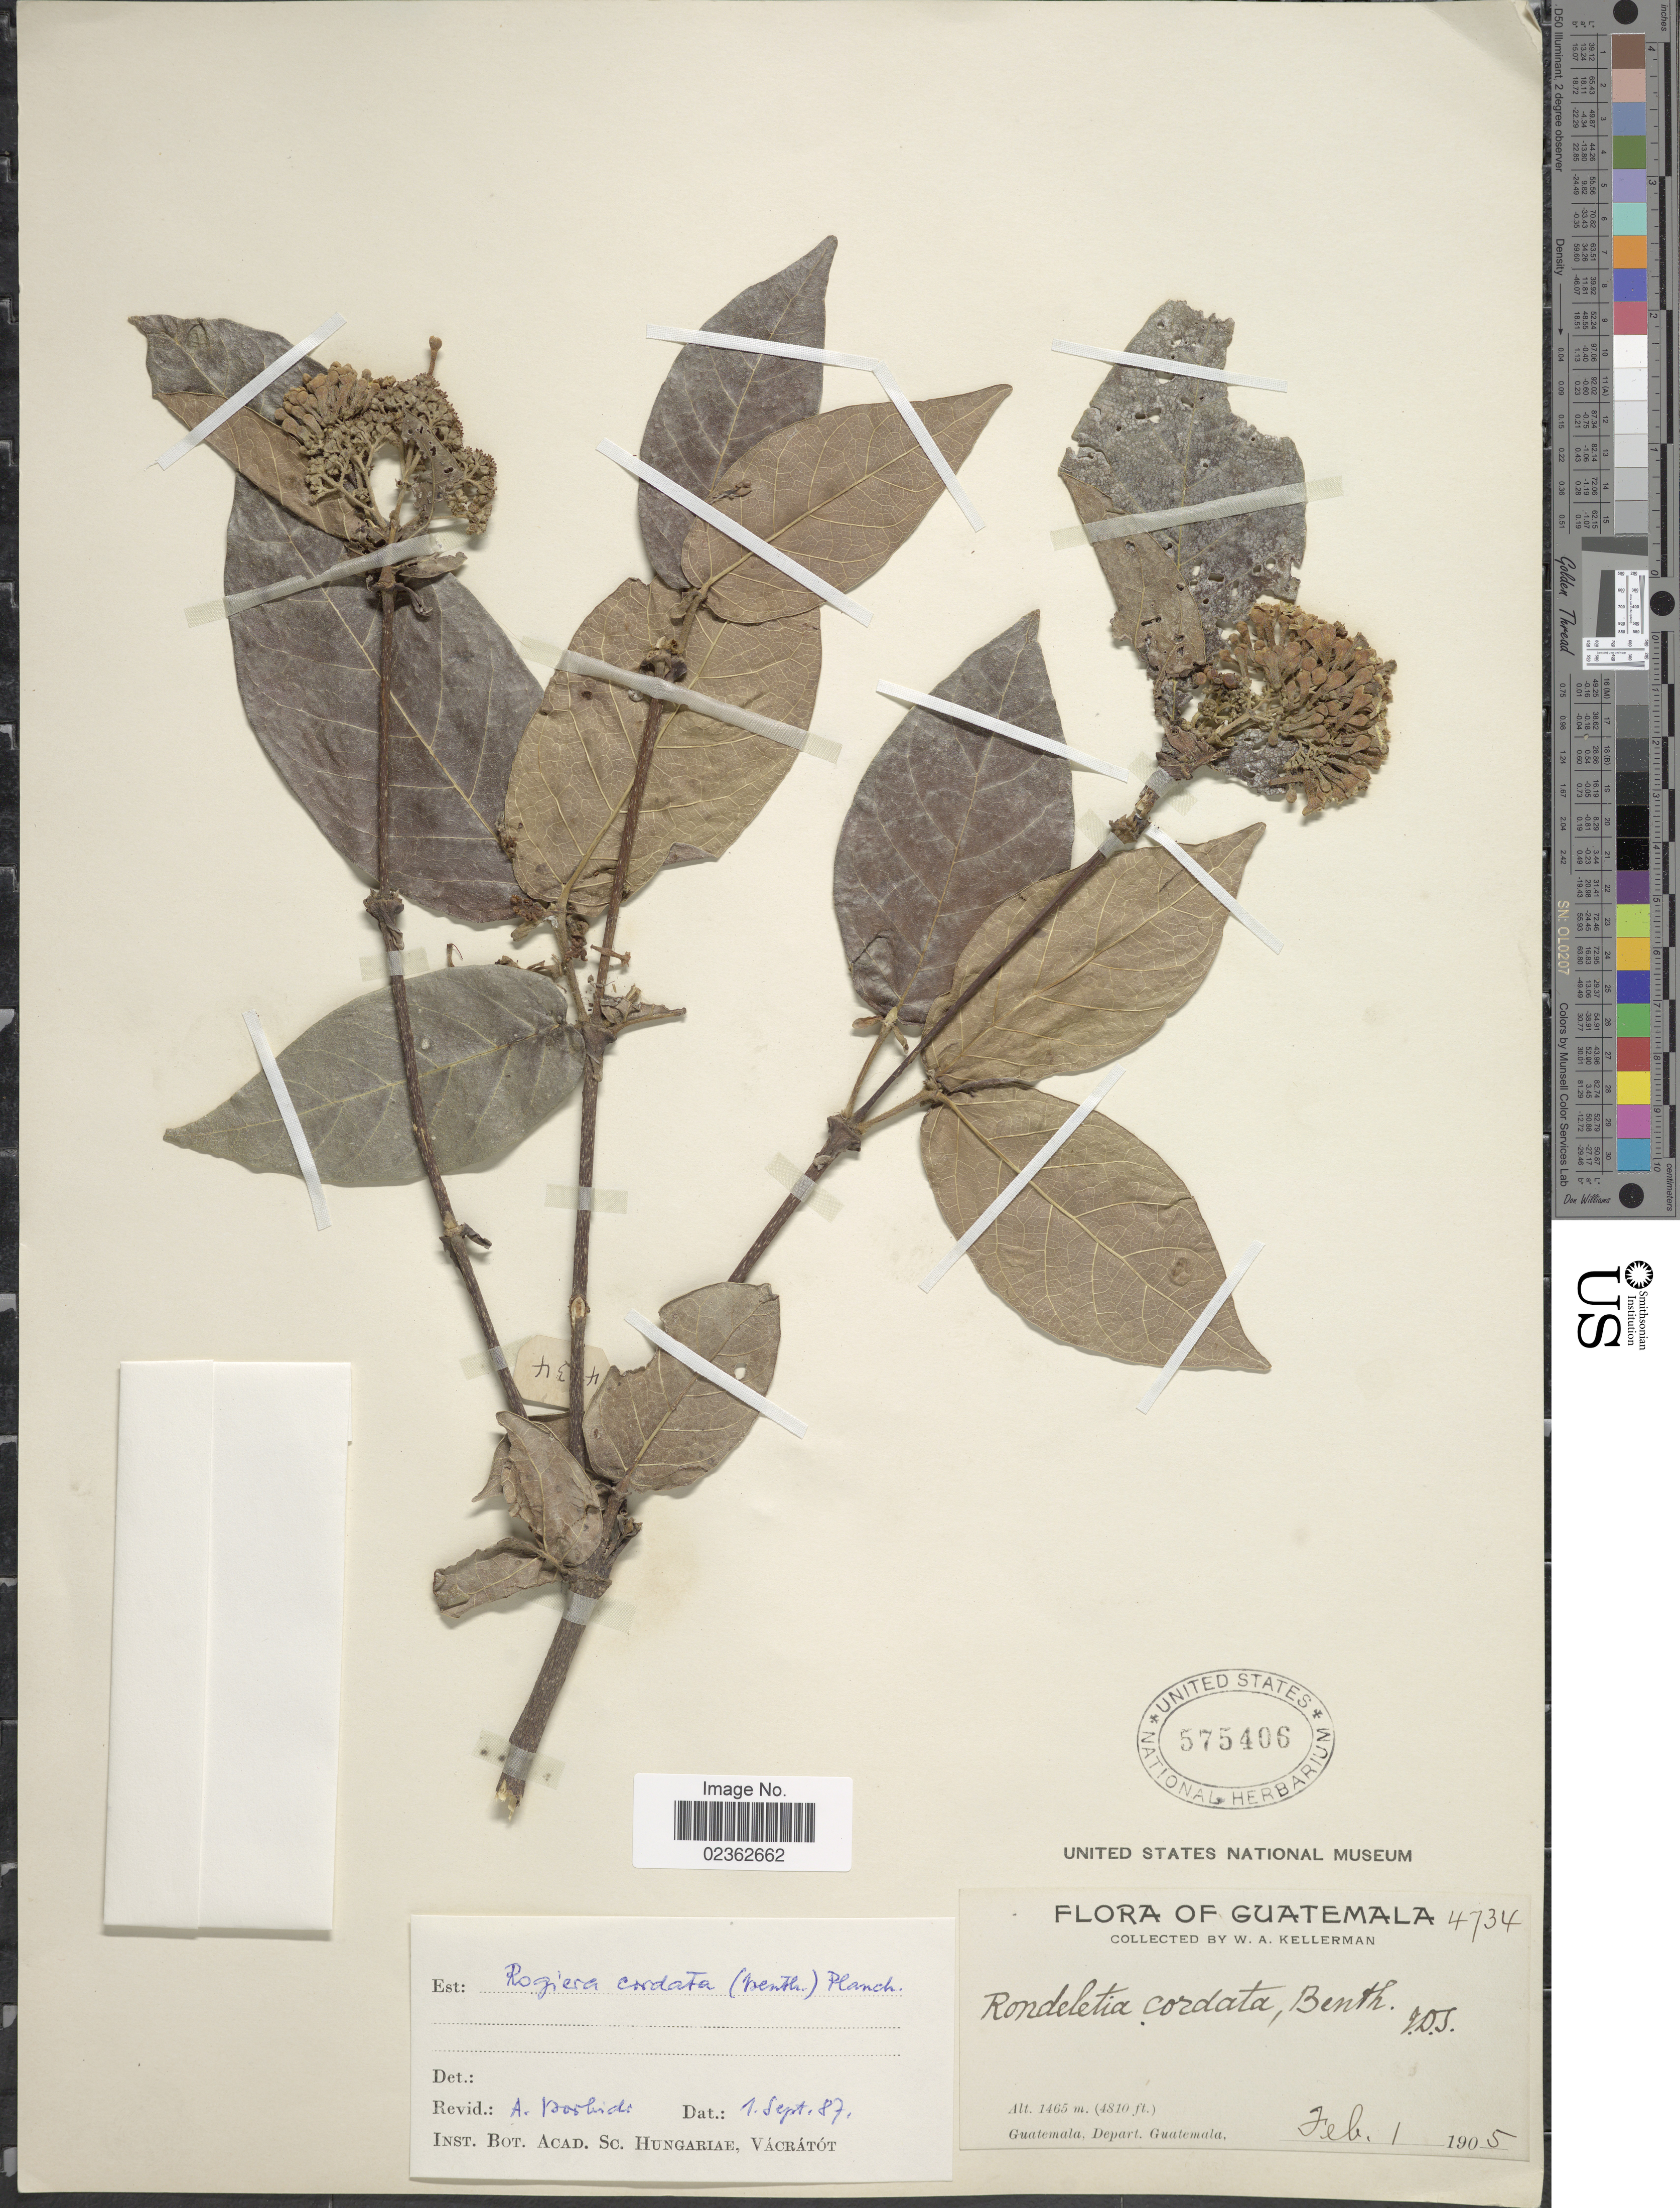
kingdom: Plantae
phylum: Tracheophyta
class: Magnoliopsida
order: Gentianales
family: Rubiaceae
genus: Rogiera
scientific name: Rogiera cordata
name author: (Benth.) Planch.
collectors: W. Kellerman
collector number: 4734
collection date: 1905-02-01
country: Guatemala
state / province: Guatemala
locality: Guatemala.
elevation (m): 1465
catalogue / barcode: US 575406